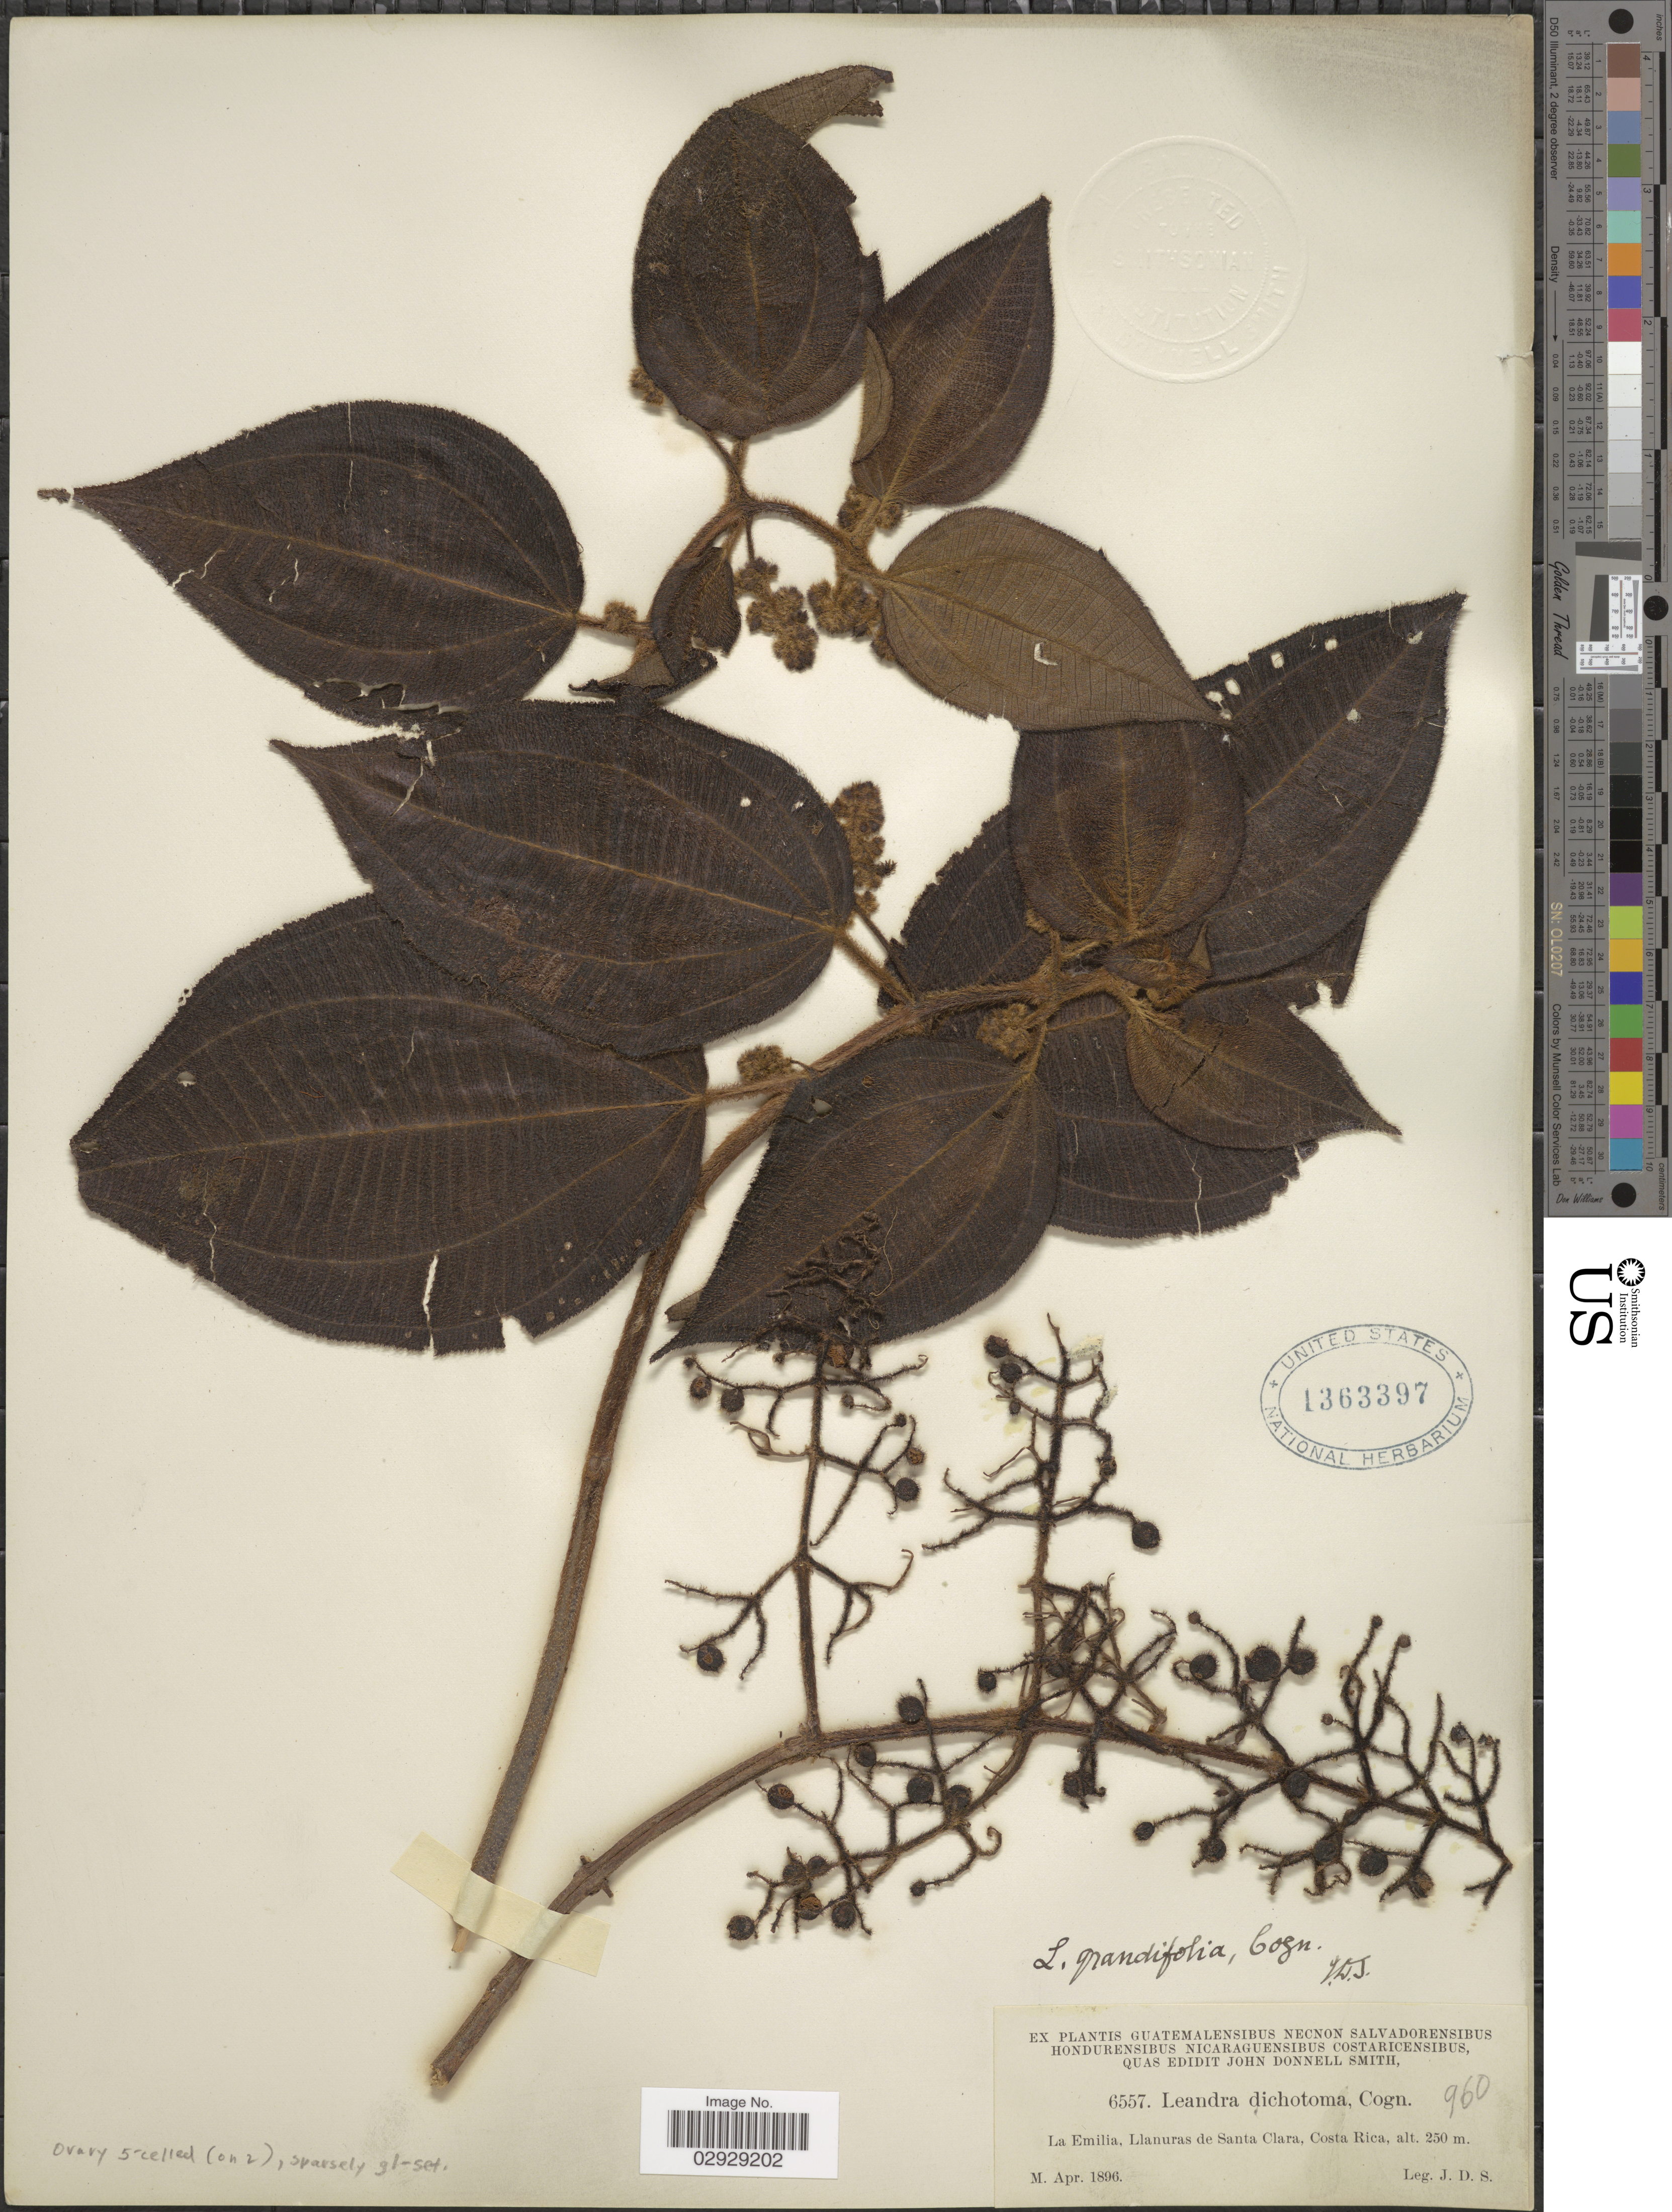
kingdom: Plantae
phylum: Tracheophyta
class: Magnoliopsida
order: Myrtales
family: Melastomataceae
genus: Leandra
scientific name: Leandra grandifolia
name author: Cogn.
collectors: J. Donnell Smith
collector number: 6557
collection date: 1896-04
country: Costa Rica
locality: La Emilia, Llanuras de Santa Clara.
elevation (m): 250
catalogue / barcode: US 1363397